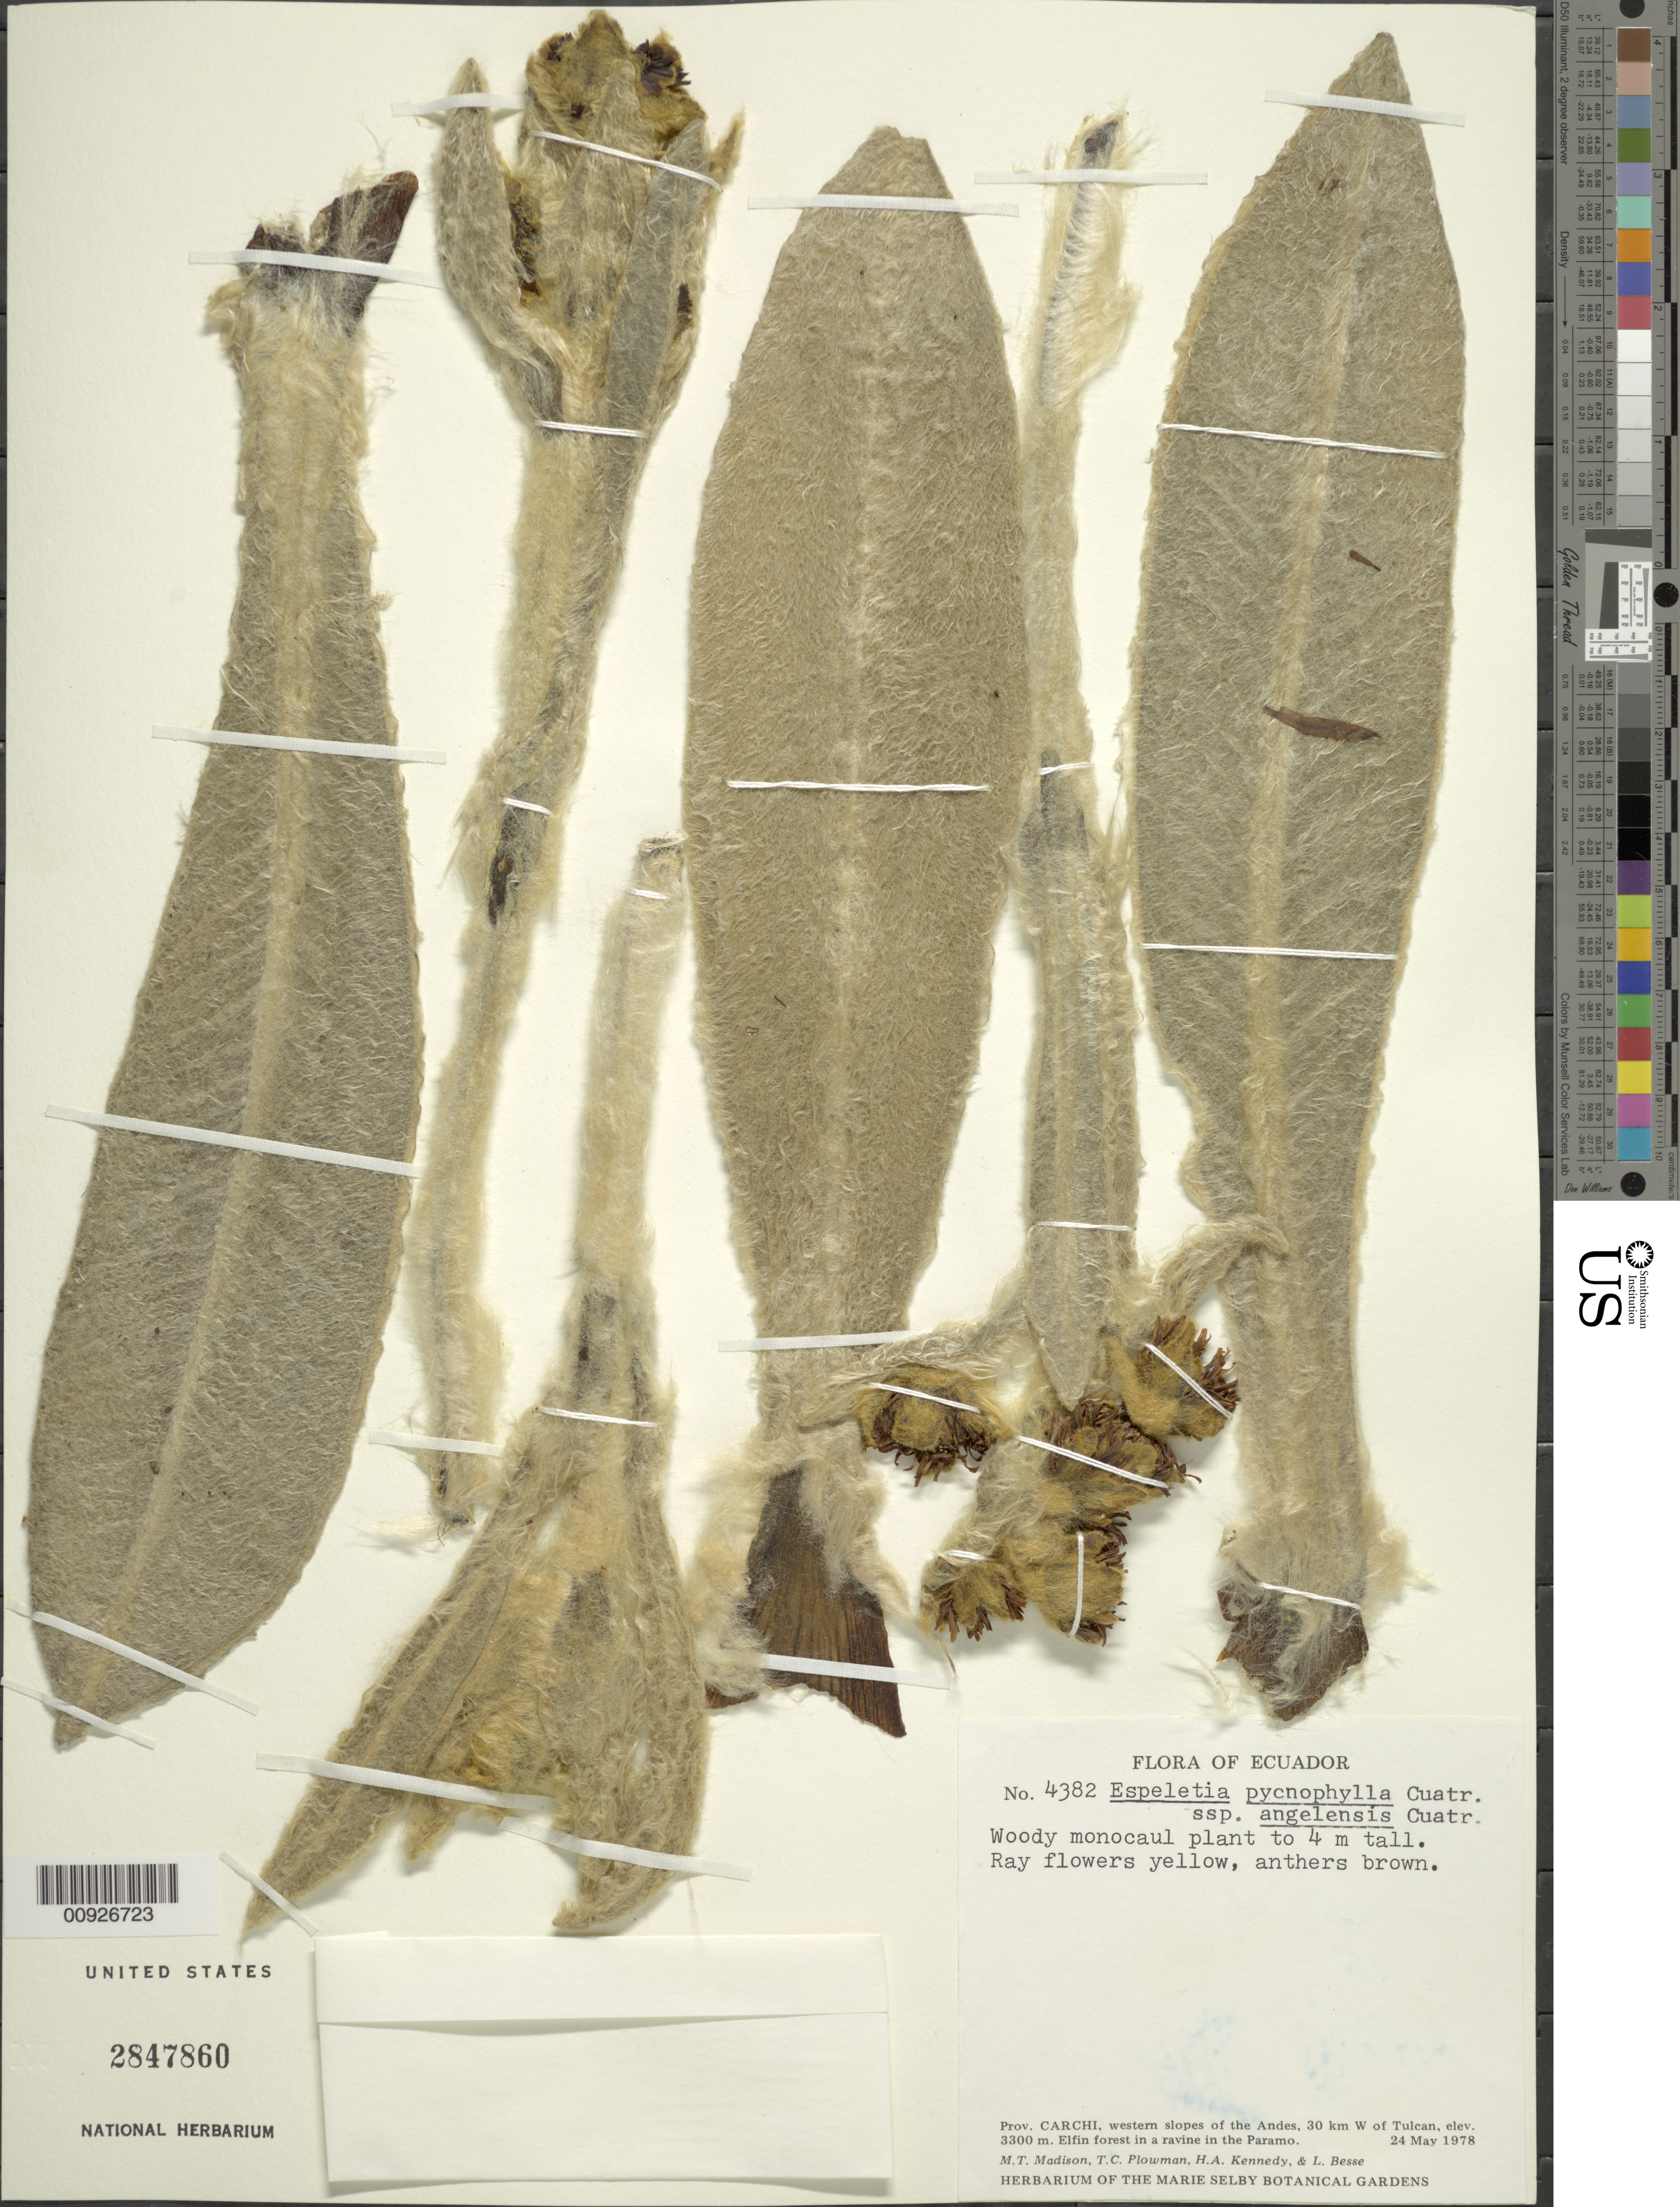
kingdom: Plantae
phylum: Tracheophyta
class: Magnoliopsida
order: Asterales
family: Asteraceae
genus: Espeletia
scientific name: Espeletia pycnophylla subsp. angelensis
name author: Cuatrec.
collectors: M. T. Madison, T. Plowman, H. Kennedy & L. Besse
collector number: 4382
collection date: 1978-05-24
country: Ecuador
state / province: Carchi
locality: Western slopes of the Andes, 30 km W of Tulcán.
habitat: Elfin forest in a ravine in the Páramo.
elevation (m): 3300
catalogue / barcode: US 2847860